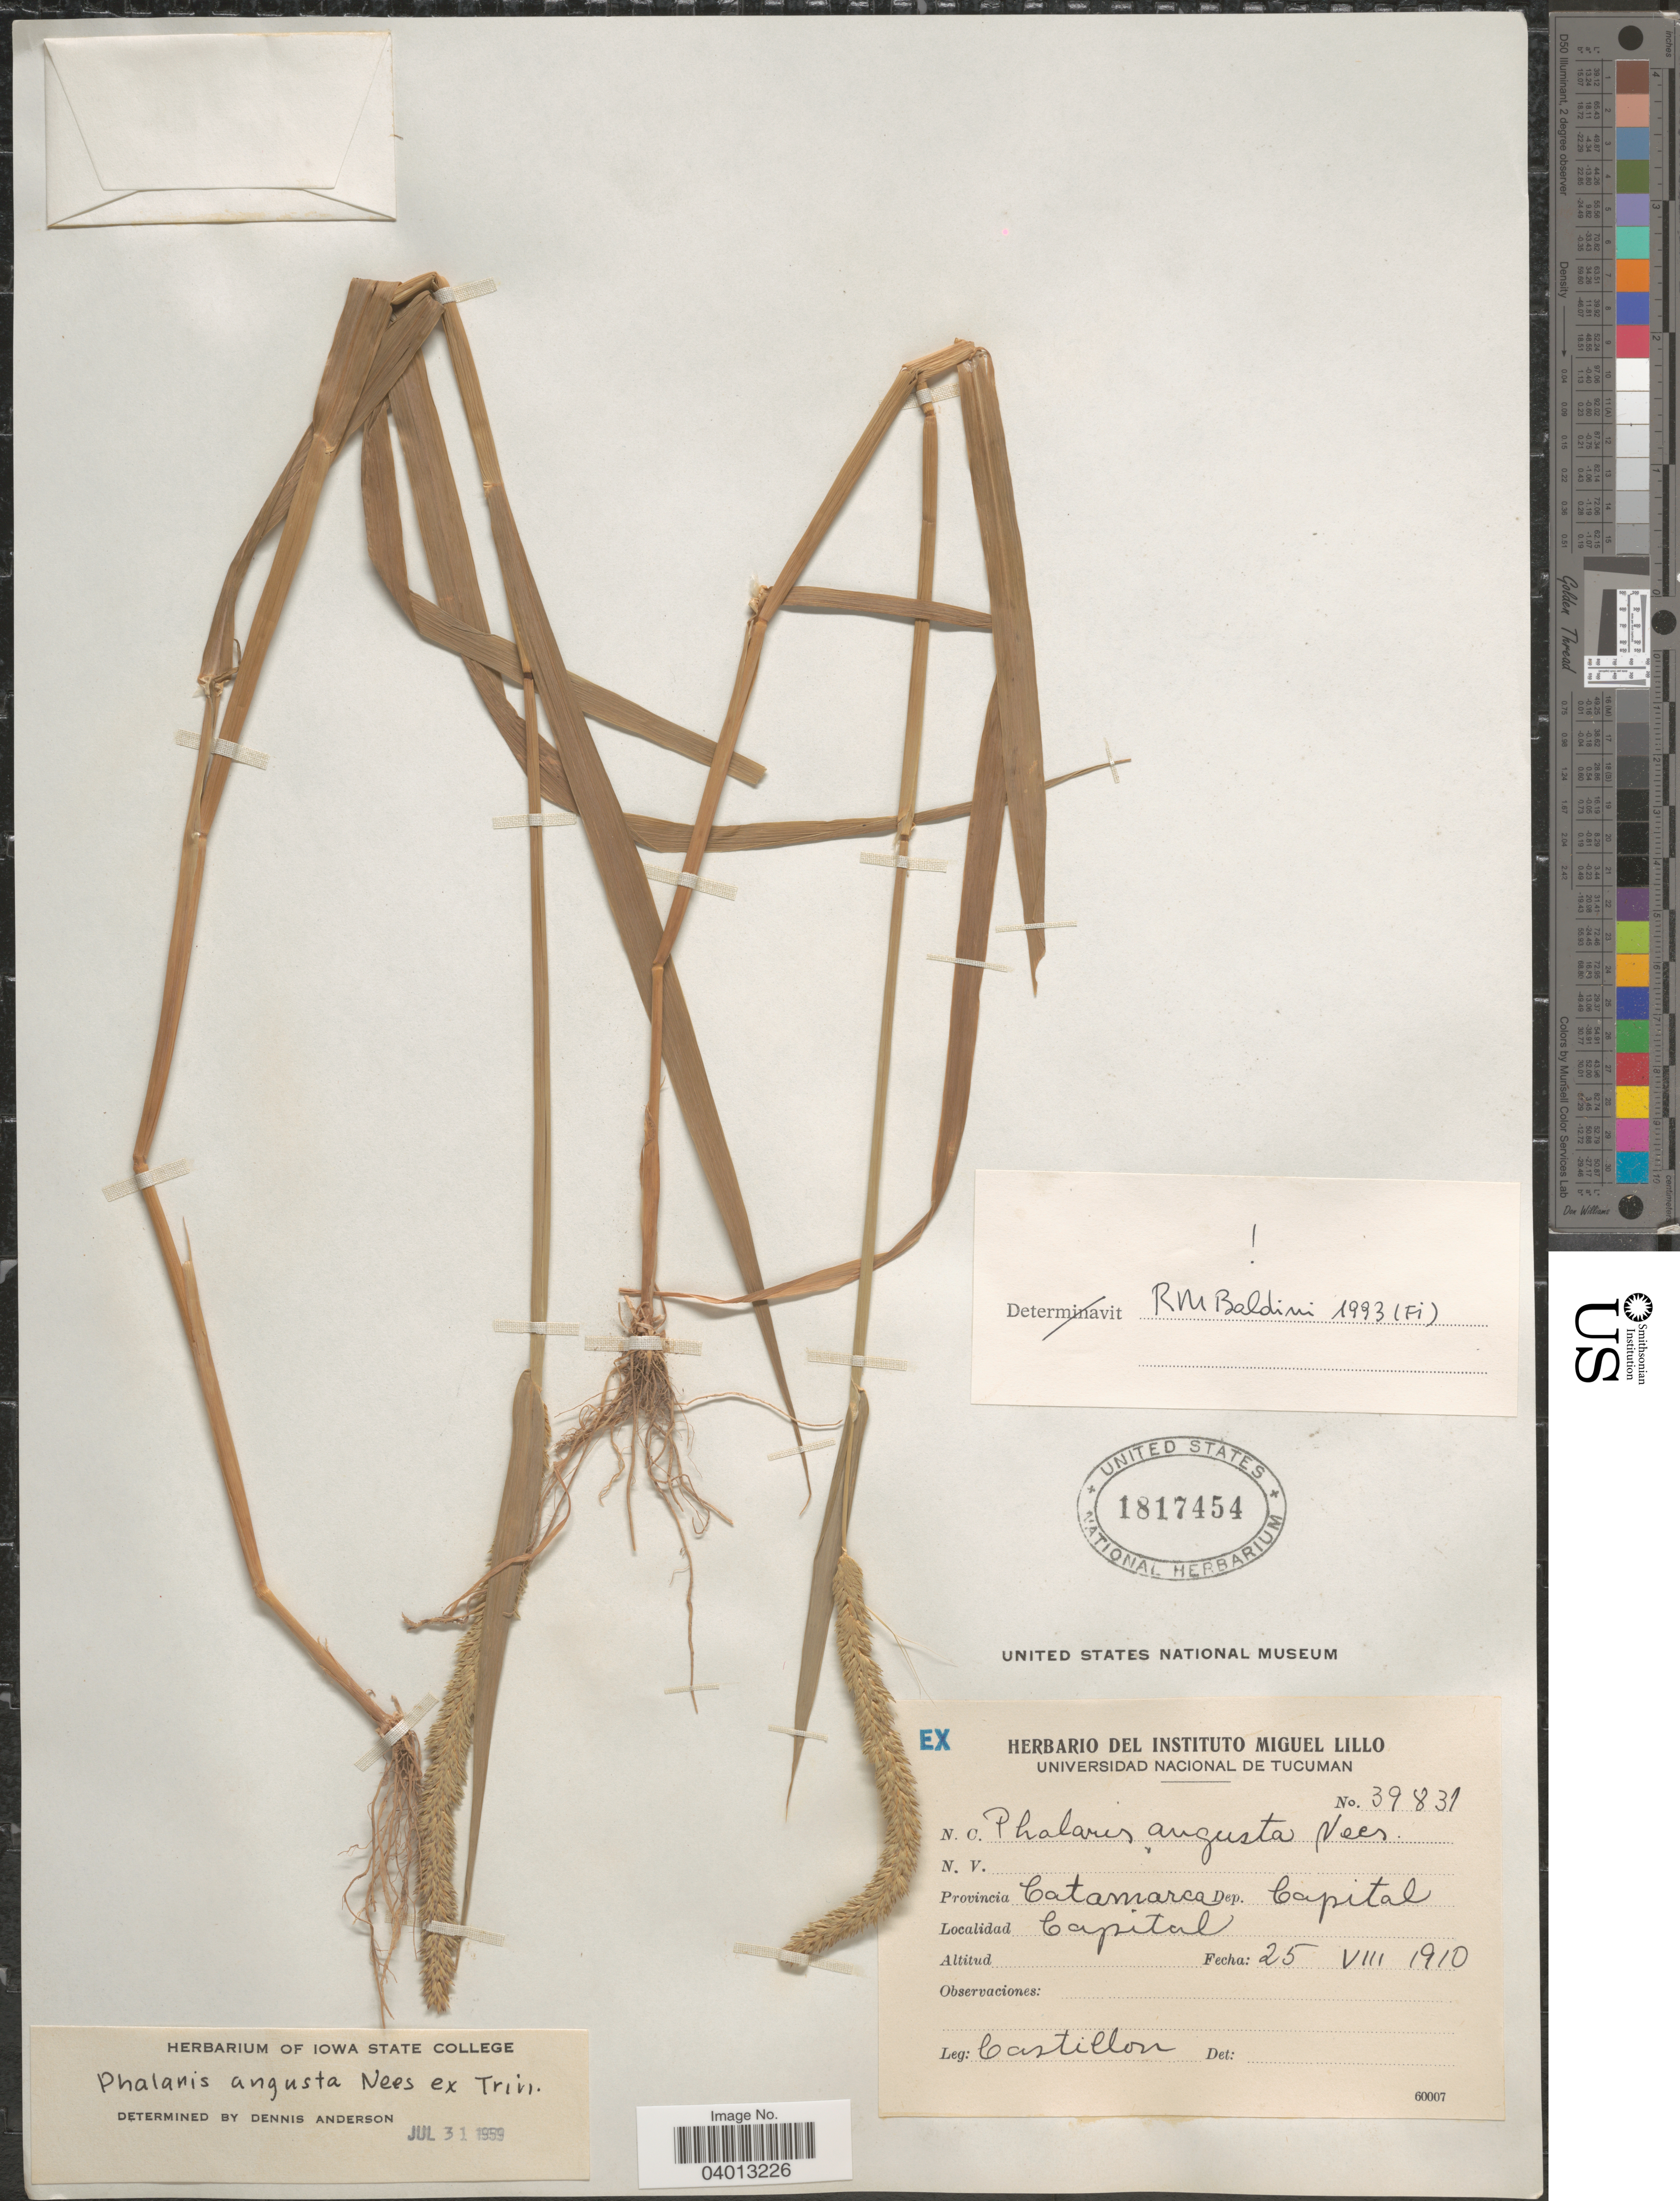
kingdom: Plantae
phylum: Tracheophyta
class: Liliopsida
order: Poales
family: Poaceae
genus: Phalaris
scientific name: Phalaris angusta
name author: Nees ex Trin.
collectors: Castillon, --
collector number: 39831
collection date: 1910-08-25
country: Argentina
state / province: Catamarca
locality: Dep. Capital. Capital.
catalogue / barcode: US 1817454